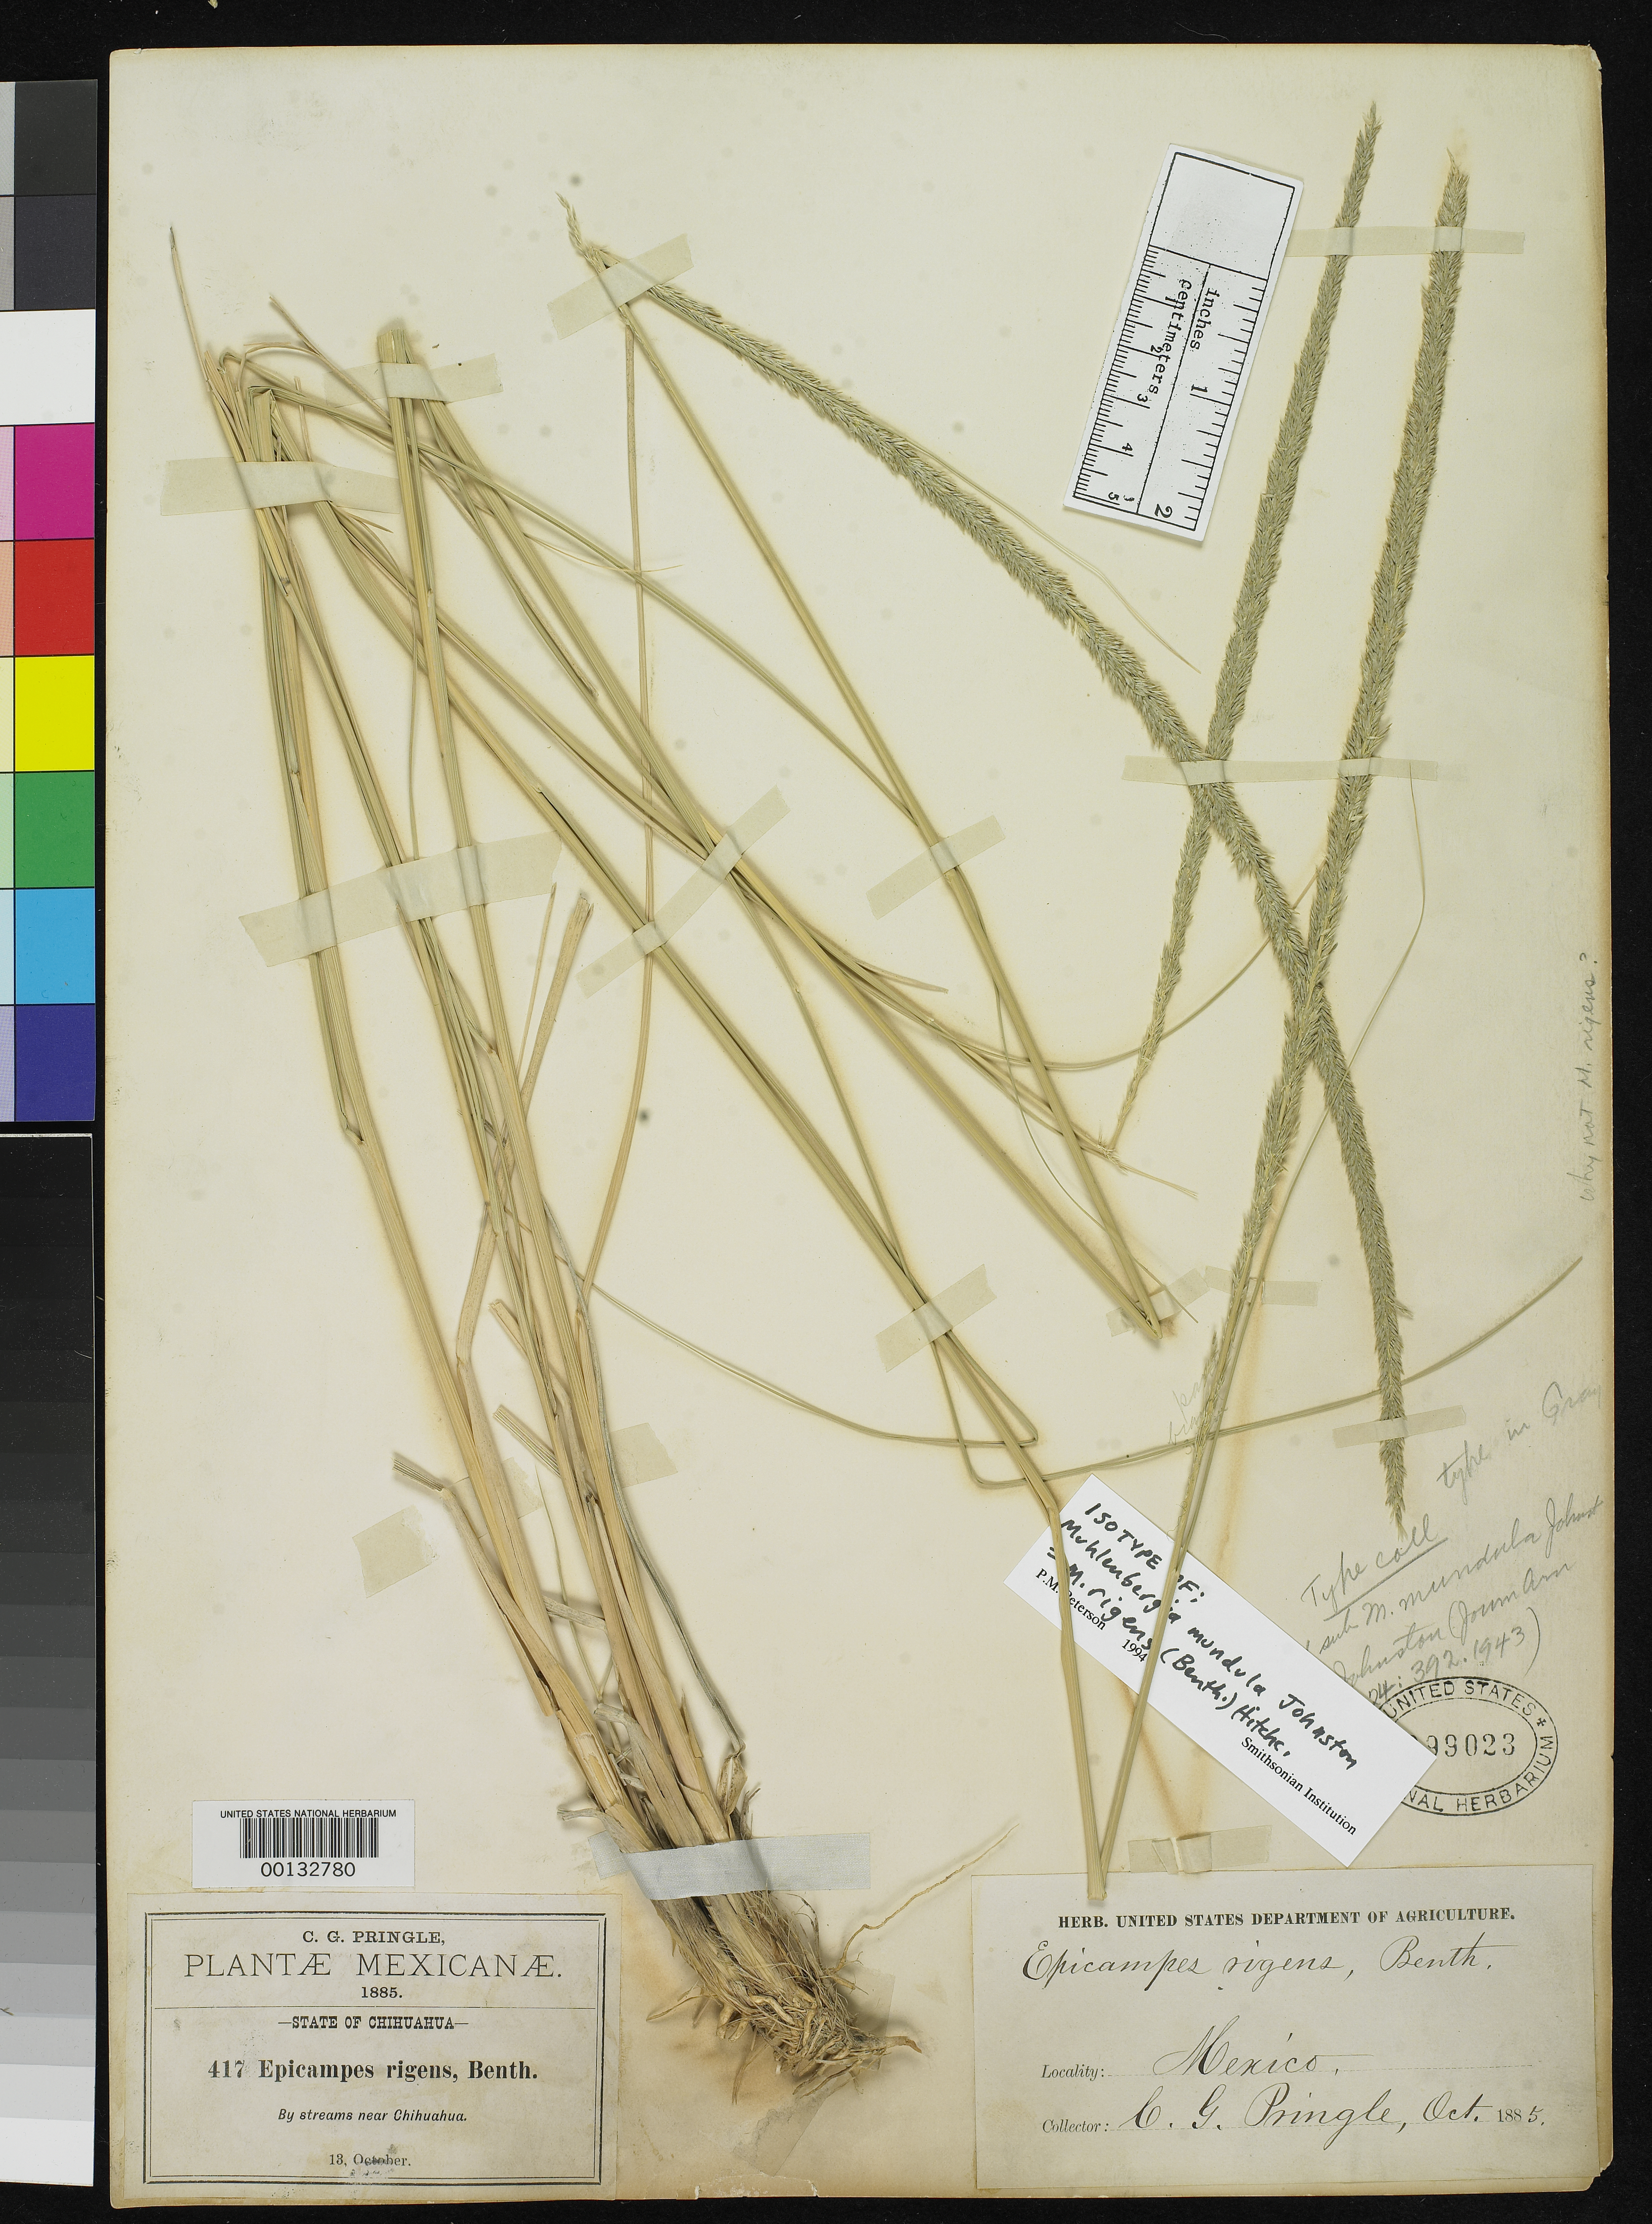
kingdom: Plantae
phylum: Tracheophyta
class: Liliopsida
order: Poales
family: Poaceae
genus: Muhlenbergia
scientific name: Muhlenbergia mundula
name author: I.M. Johnst.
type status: Isotype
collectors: C. G. Pringle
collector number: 417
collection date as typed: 13 Oct 1885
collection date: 1885-10-13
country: Mexico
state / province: Chihuahua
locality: Streams near Chihuahua.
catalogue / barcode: US 999023